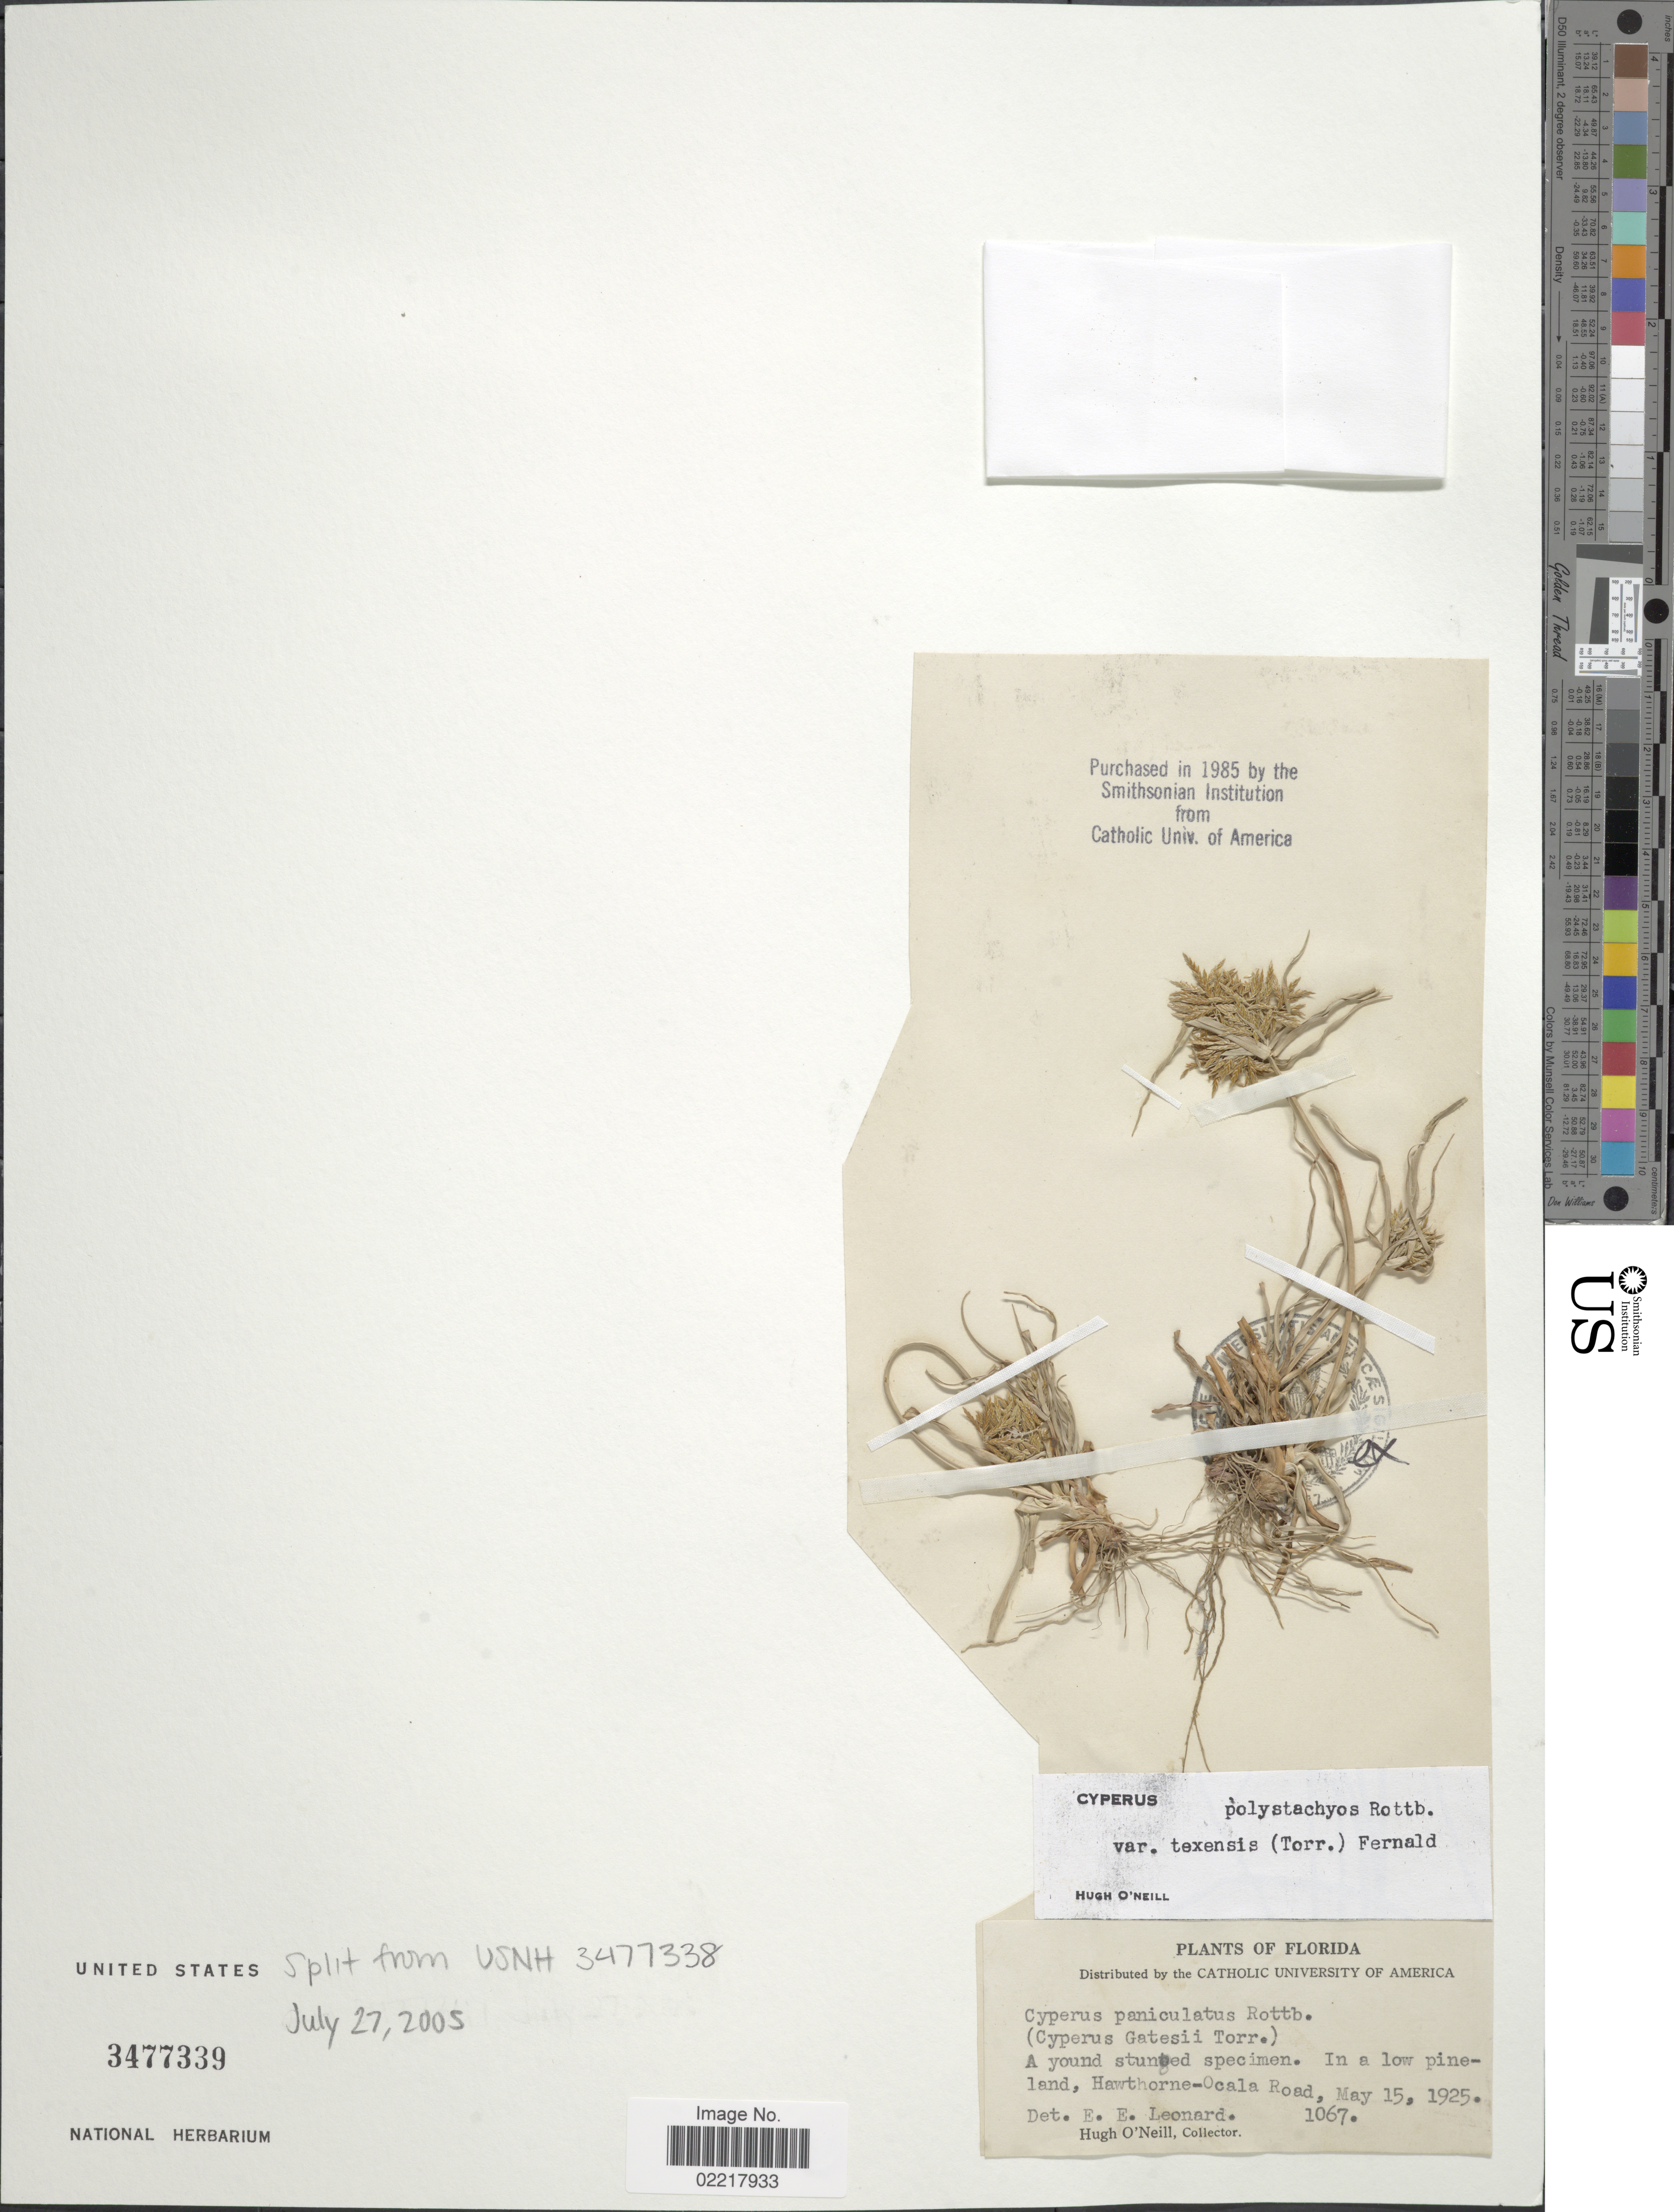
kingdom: Plantae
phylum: Tracheophyta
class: Liliopsida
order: Poales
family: Cyperaceae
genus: Cyperus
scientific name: Cyperus polystachyos var. texensis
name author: (Torr.) Fernald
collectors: H. O'Neill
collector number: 1067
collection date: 1925-05-15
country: United States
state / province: Florida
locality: In a low pineland, Hawthorne-Ocala Road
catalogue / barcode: US 3477339